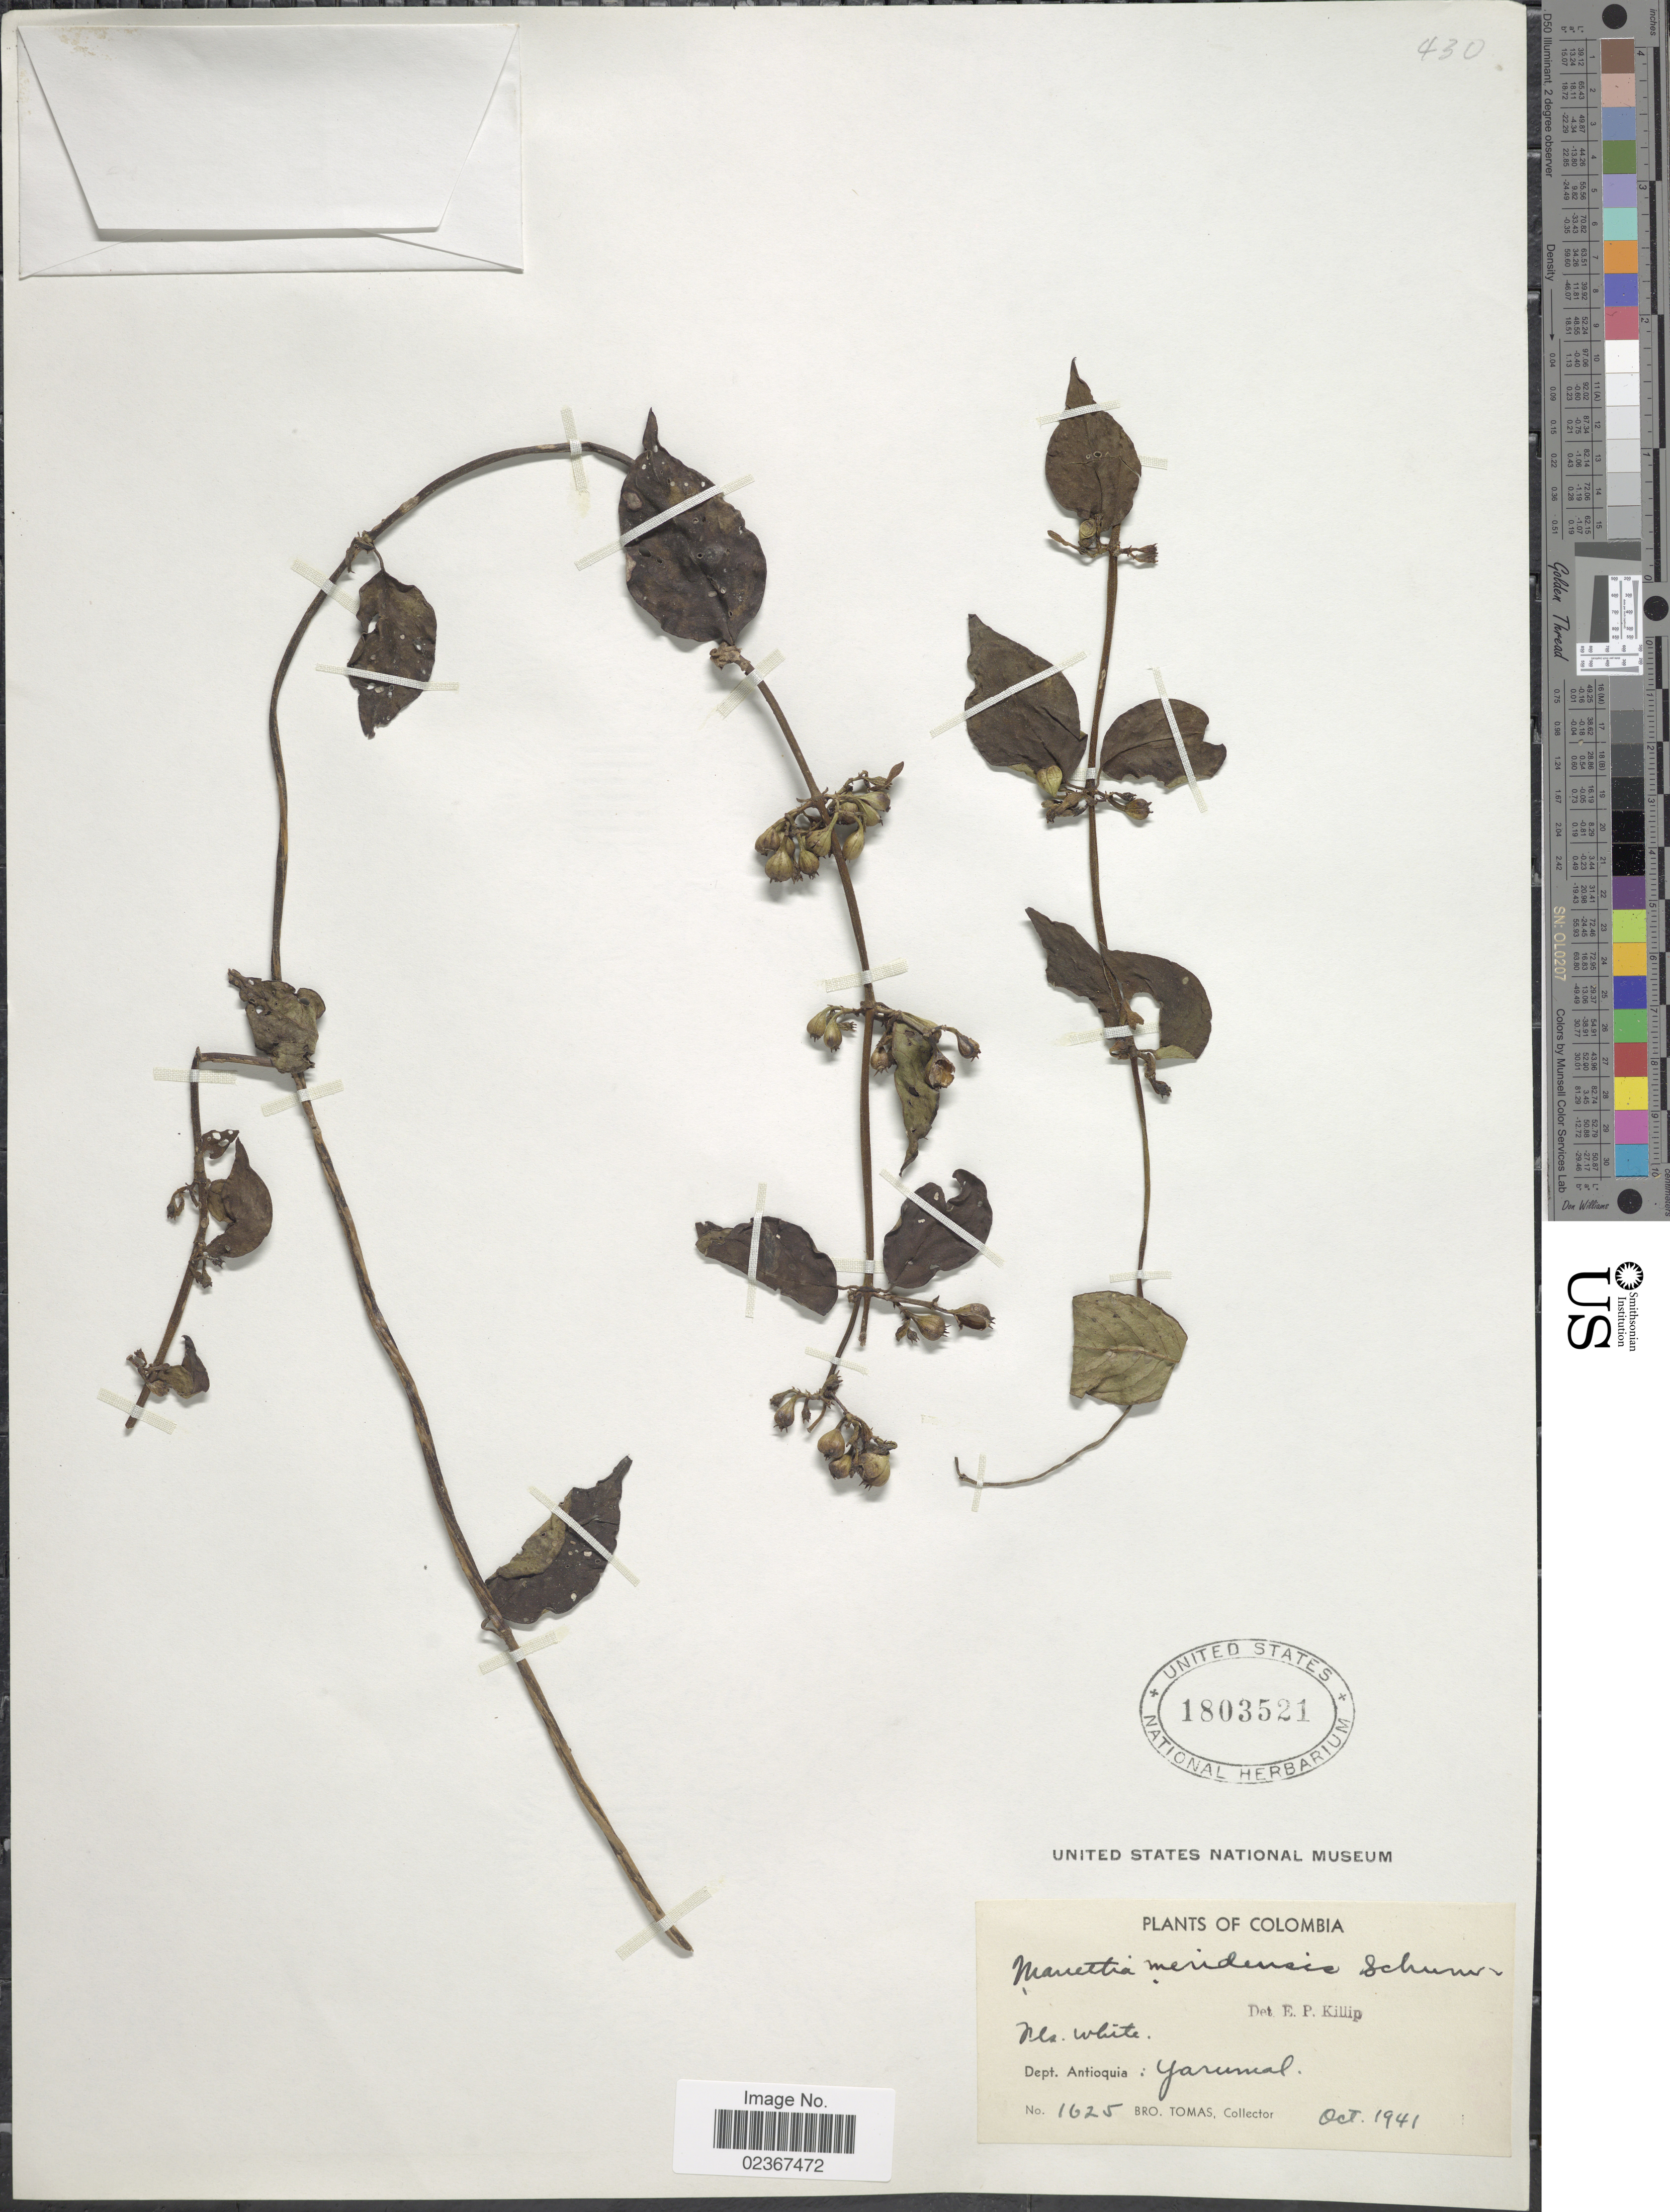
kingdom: Plantae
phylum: Tracheophyta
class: Magnoliopsida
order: Gentianales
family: Rubiaceae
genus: Manettia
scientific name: Manettia meridensis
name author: K. Schum.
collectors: B. Tomas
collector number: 1625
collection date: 1941-10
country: Colombia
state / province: Antioquia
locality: Yarumal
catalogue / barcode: US 1803521